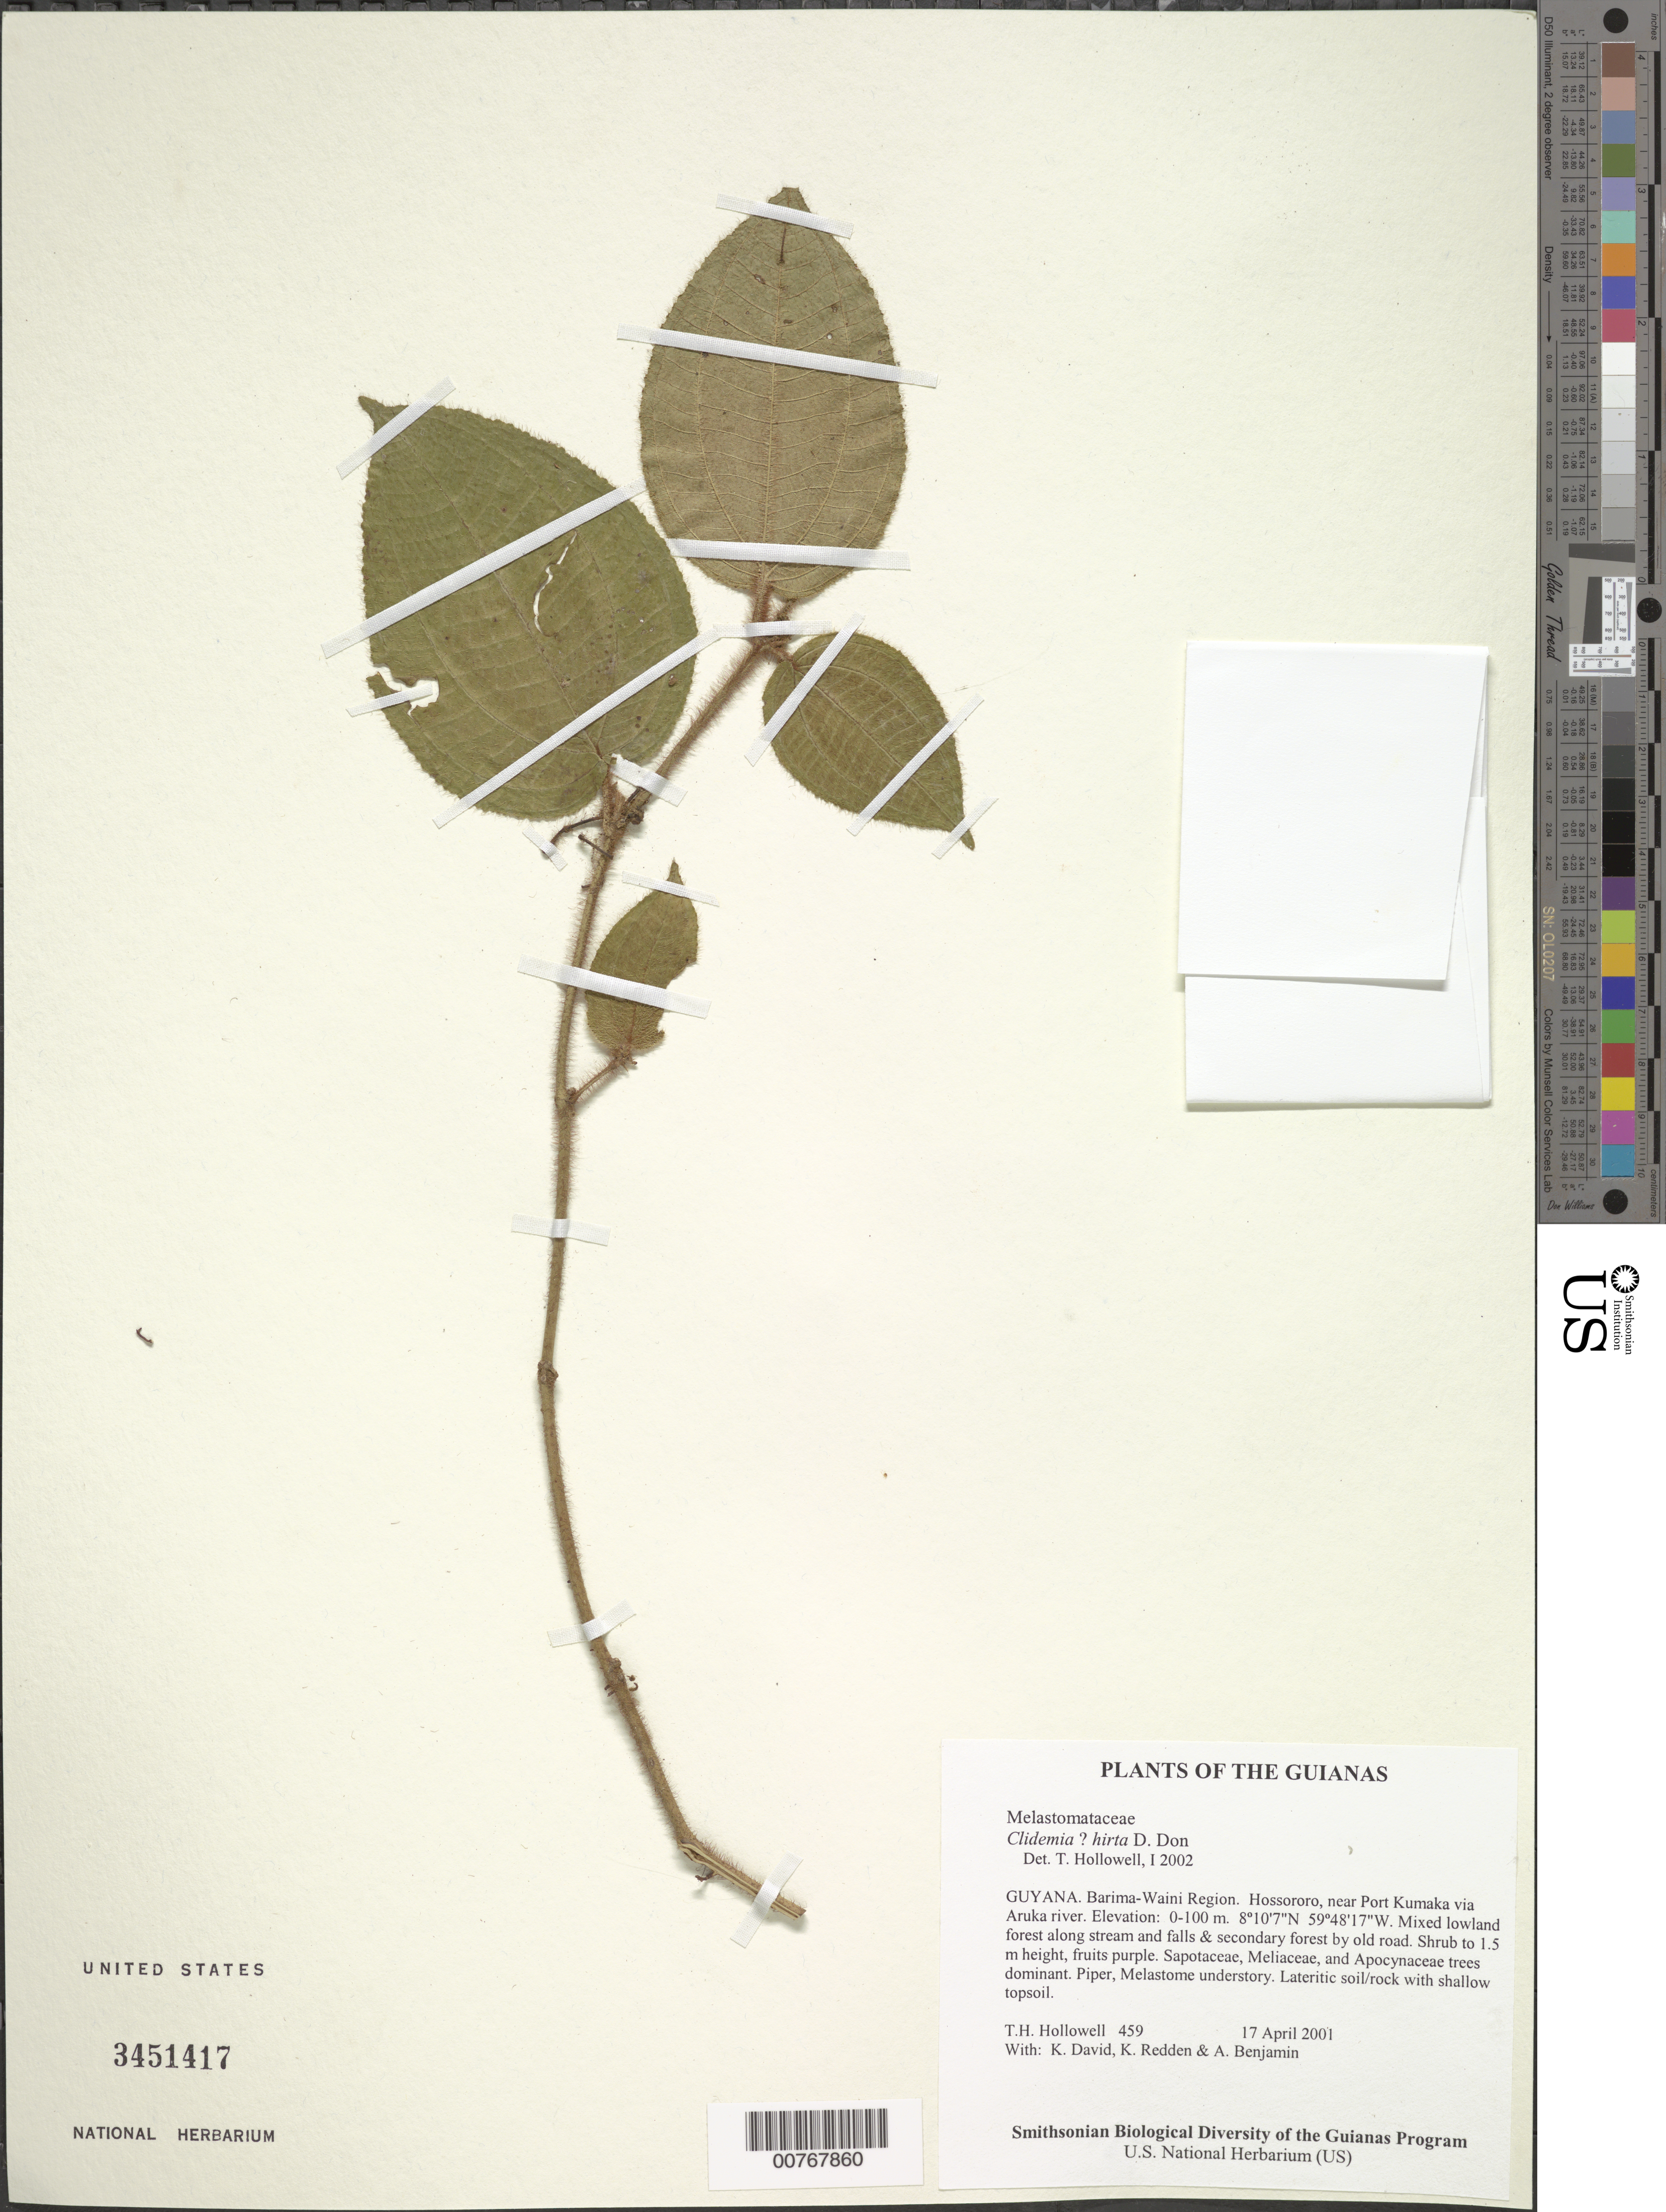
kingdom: Plantae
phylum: Tracheophyta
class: Magnoliopsida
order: Myrtales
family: Melastomataceae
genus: Clidemia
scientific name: Clidemia hirta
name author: (L.) D. Don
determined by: Hollowell, T. H., (BOT), Smithsonian Institution - National Museum of Natural History (UNITED STATES)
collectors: T. Hollowell, K. David, K. M. Redden & A. Benjamin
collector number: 459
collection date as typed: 17 April 2001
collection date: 2001-04-17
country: Guyana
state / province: Barima-Waini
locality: Hossororo, near Port Kumaka via Aruka river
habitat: Mixed lowland forest along stream and falls & secondary forest by old road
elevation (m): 0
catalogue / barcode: US 3451417